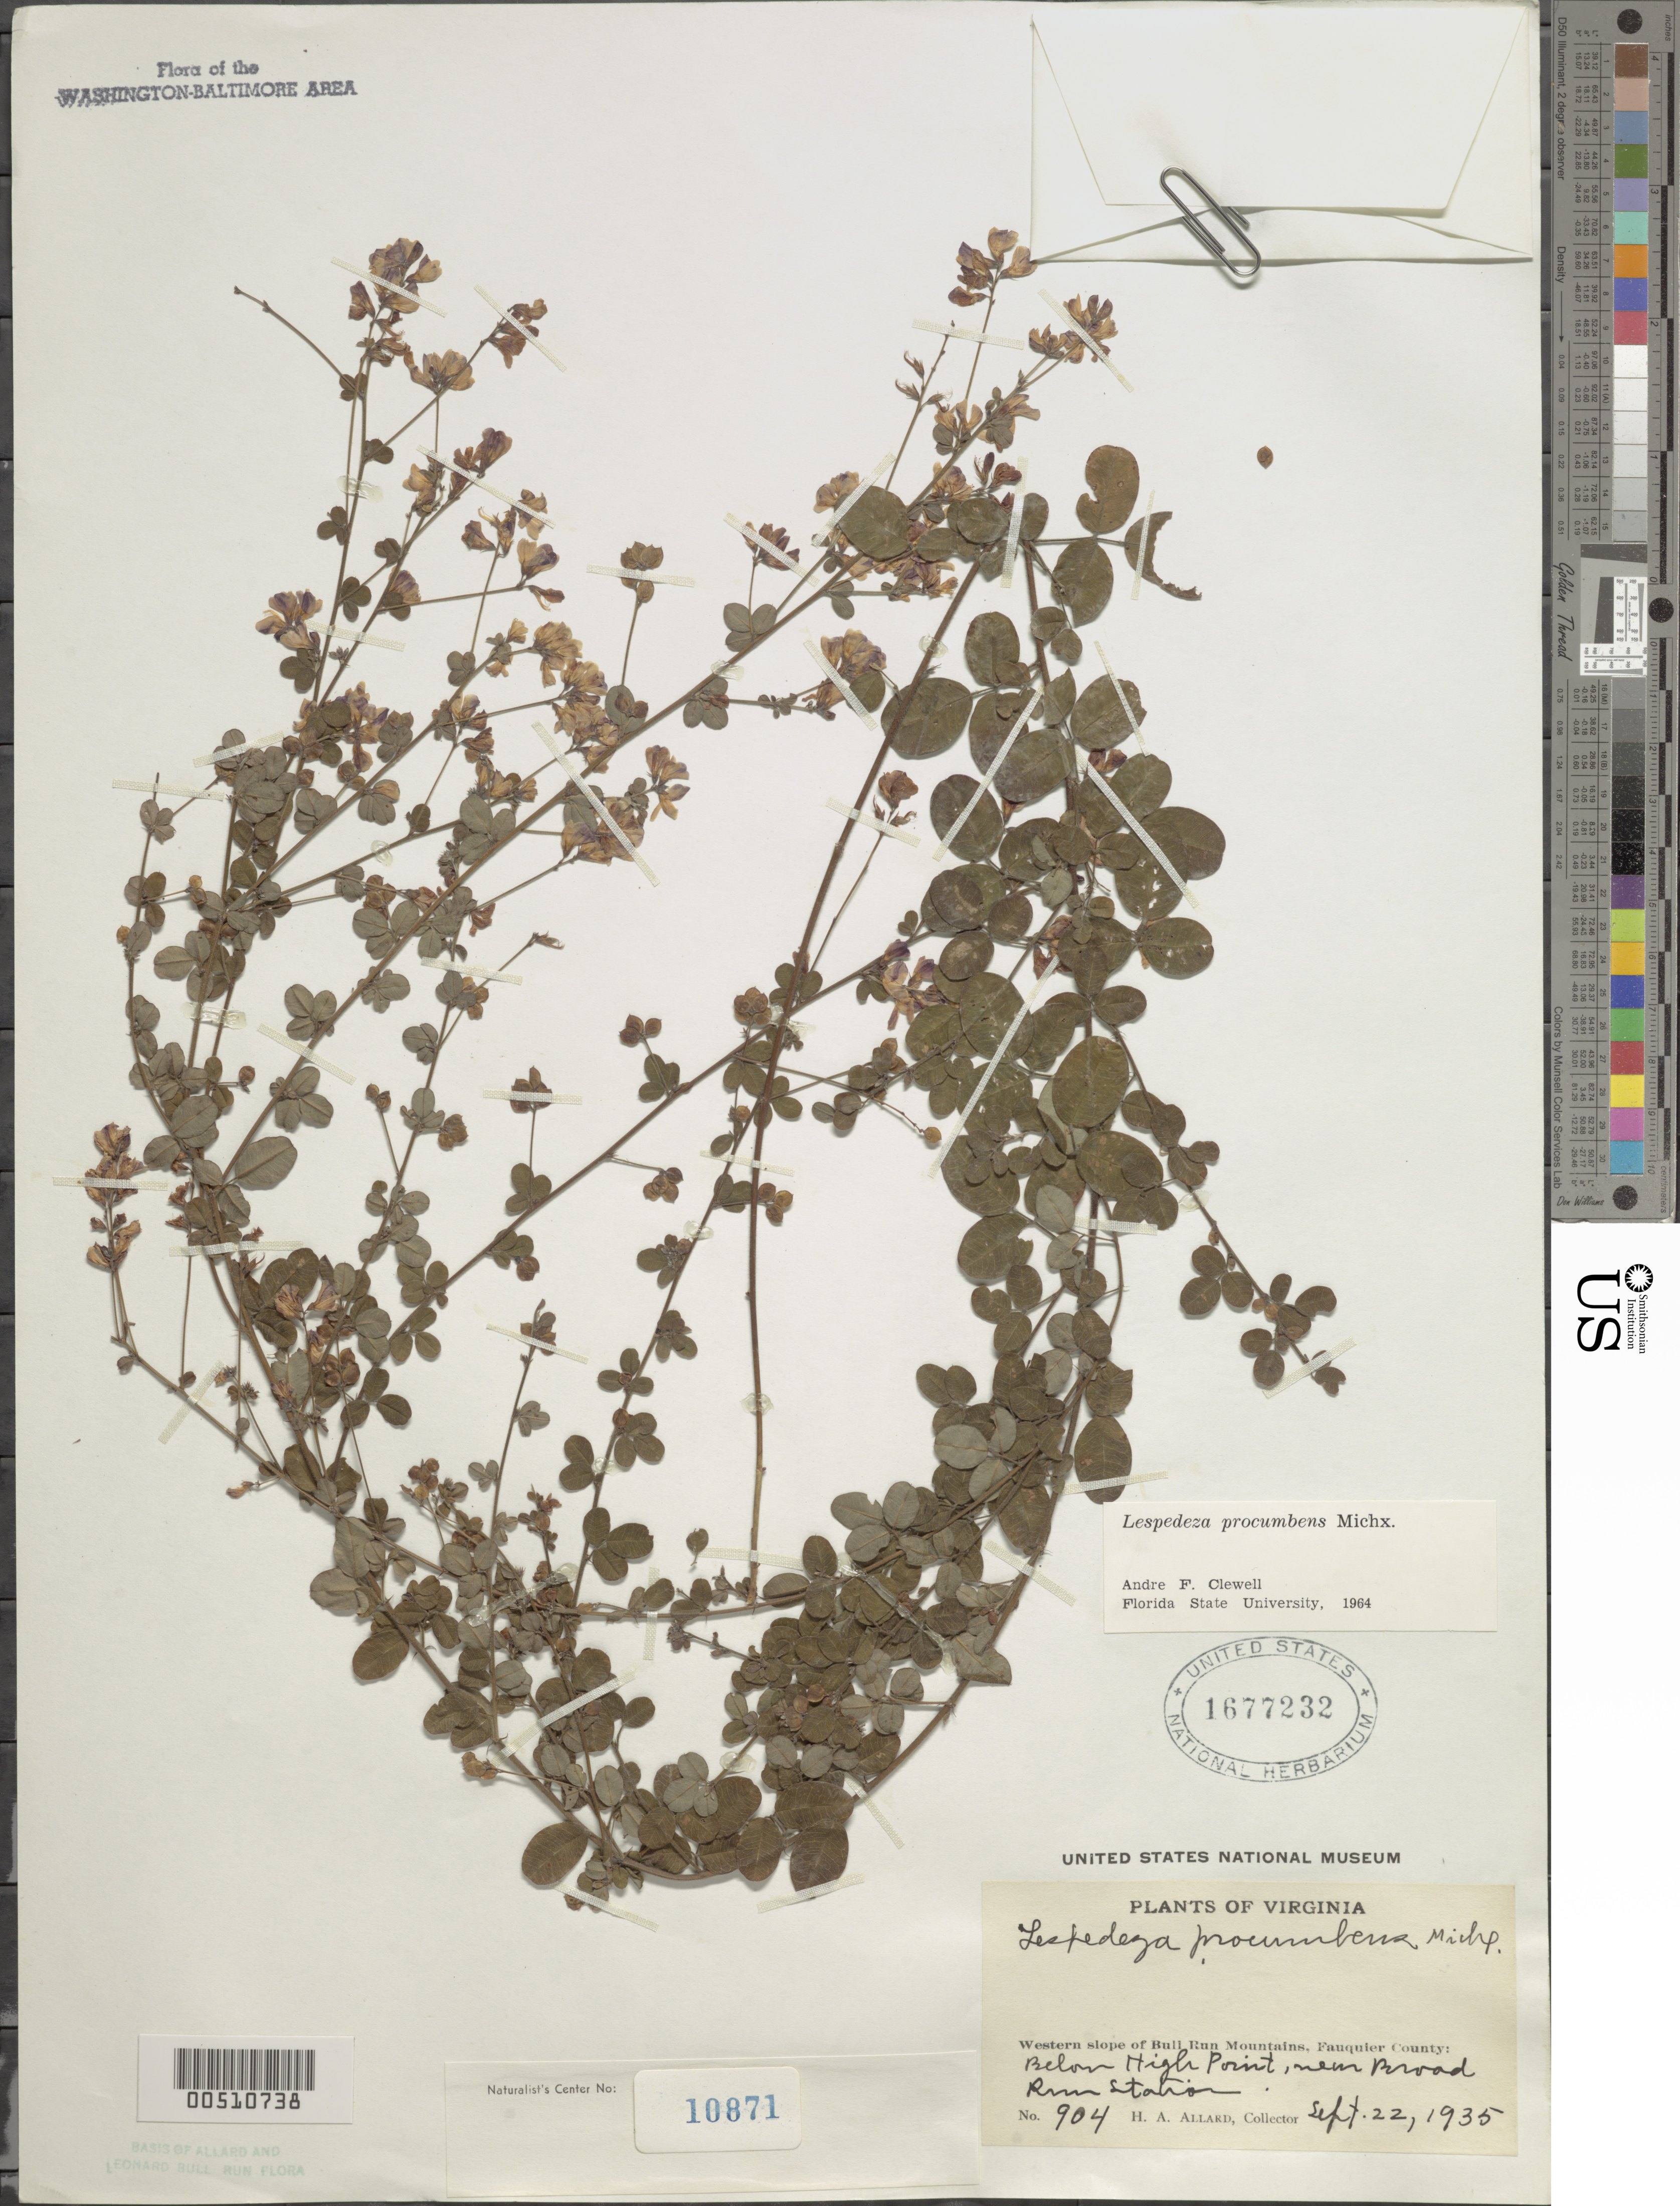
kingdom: Plantae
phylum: Tracheophyta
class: Magnoliopsida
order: Fabales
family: Fabaceae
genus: Lespedeza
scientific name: Lespedeza procumbens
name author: Michx.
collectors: H. A. Allard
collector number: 904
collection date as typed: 22 Sep 1935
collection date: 1935-09-22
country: United States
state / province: Virginia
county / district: Fauquier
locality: Below High Point, near Broad Run Station Bull Run Mts.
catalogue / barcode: US 1677232